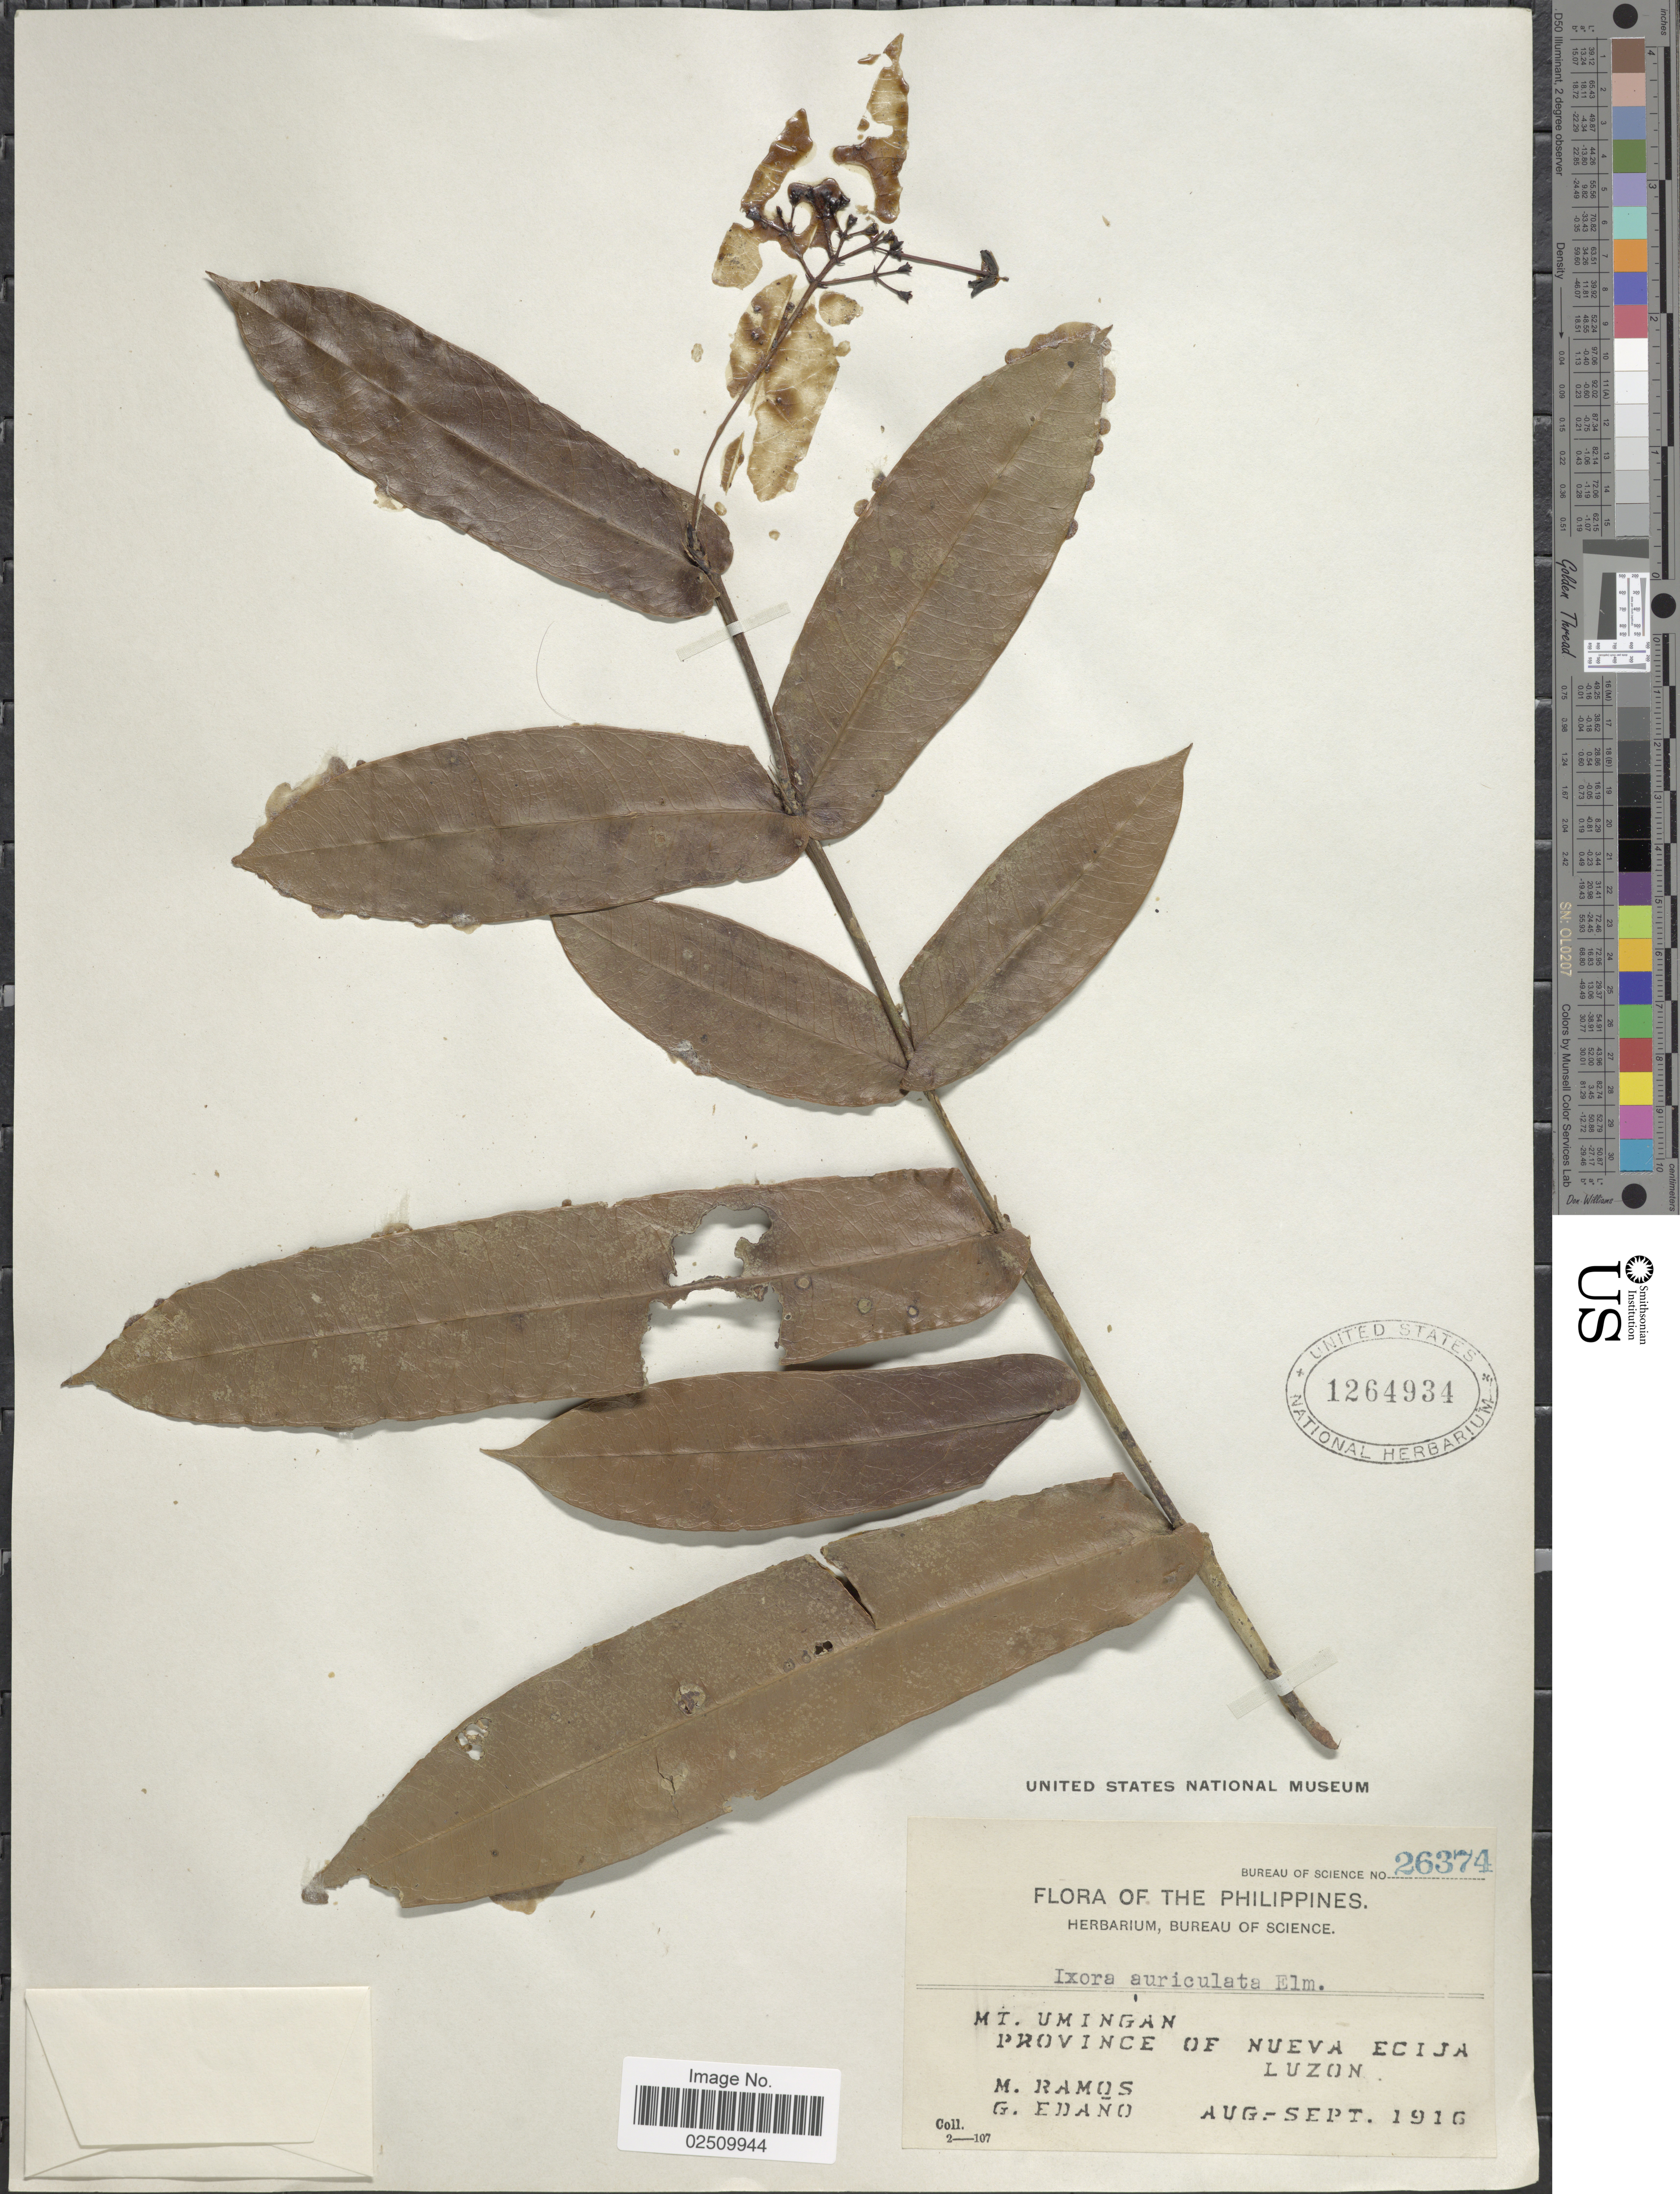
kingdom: Plantae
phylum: Tracheophyta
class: Magnoliopsida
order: Gentianales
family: Rubiaceae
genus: Ixora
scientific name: Ixora auriculata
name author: Elmer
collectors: M. Ramos & G. Edaño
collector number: Bureau of Science 26374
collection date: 1916-08/1916-09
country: Philippines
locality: Mt. Umingan. Province of Nueva Ecija. Luzon.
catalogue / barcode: US 1264934